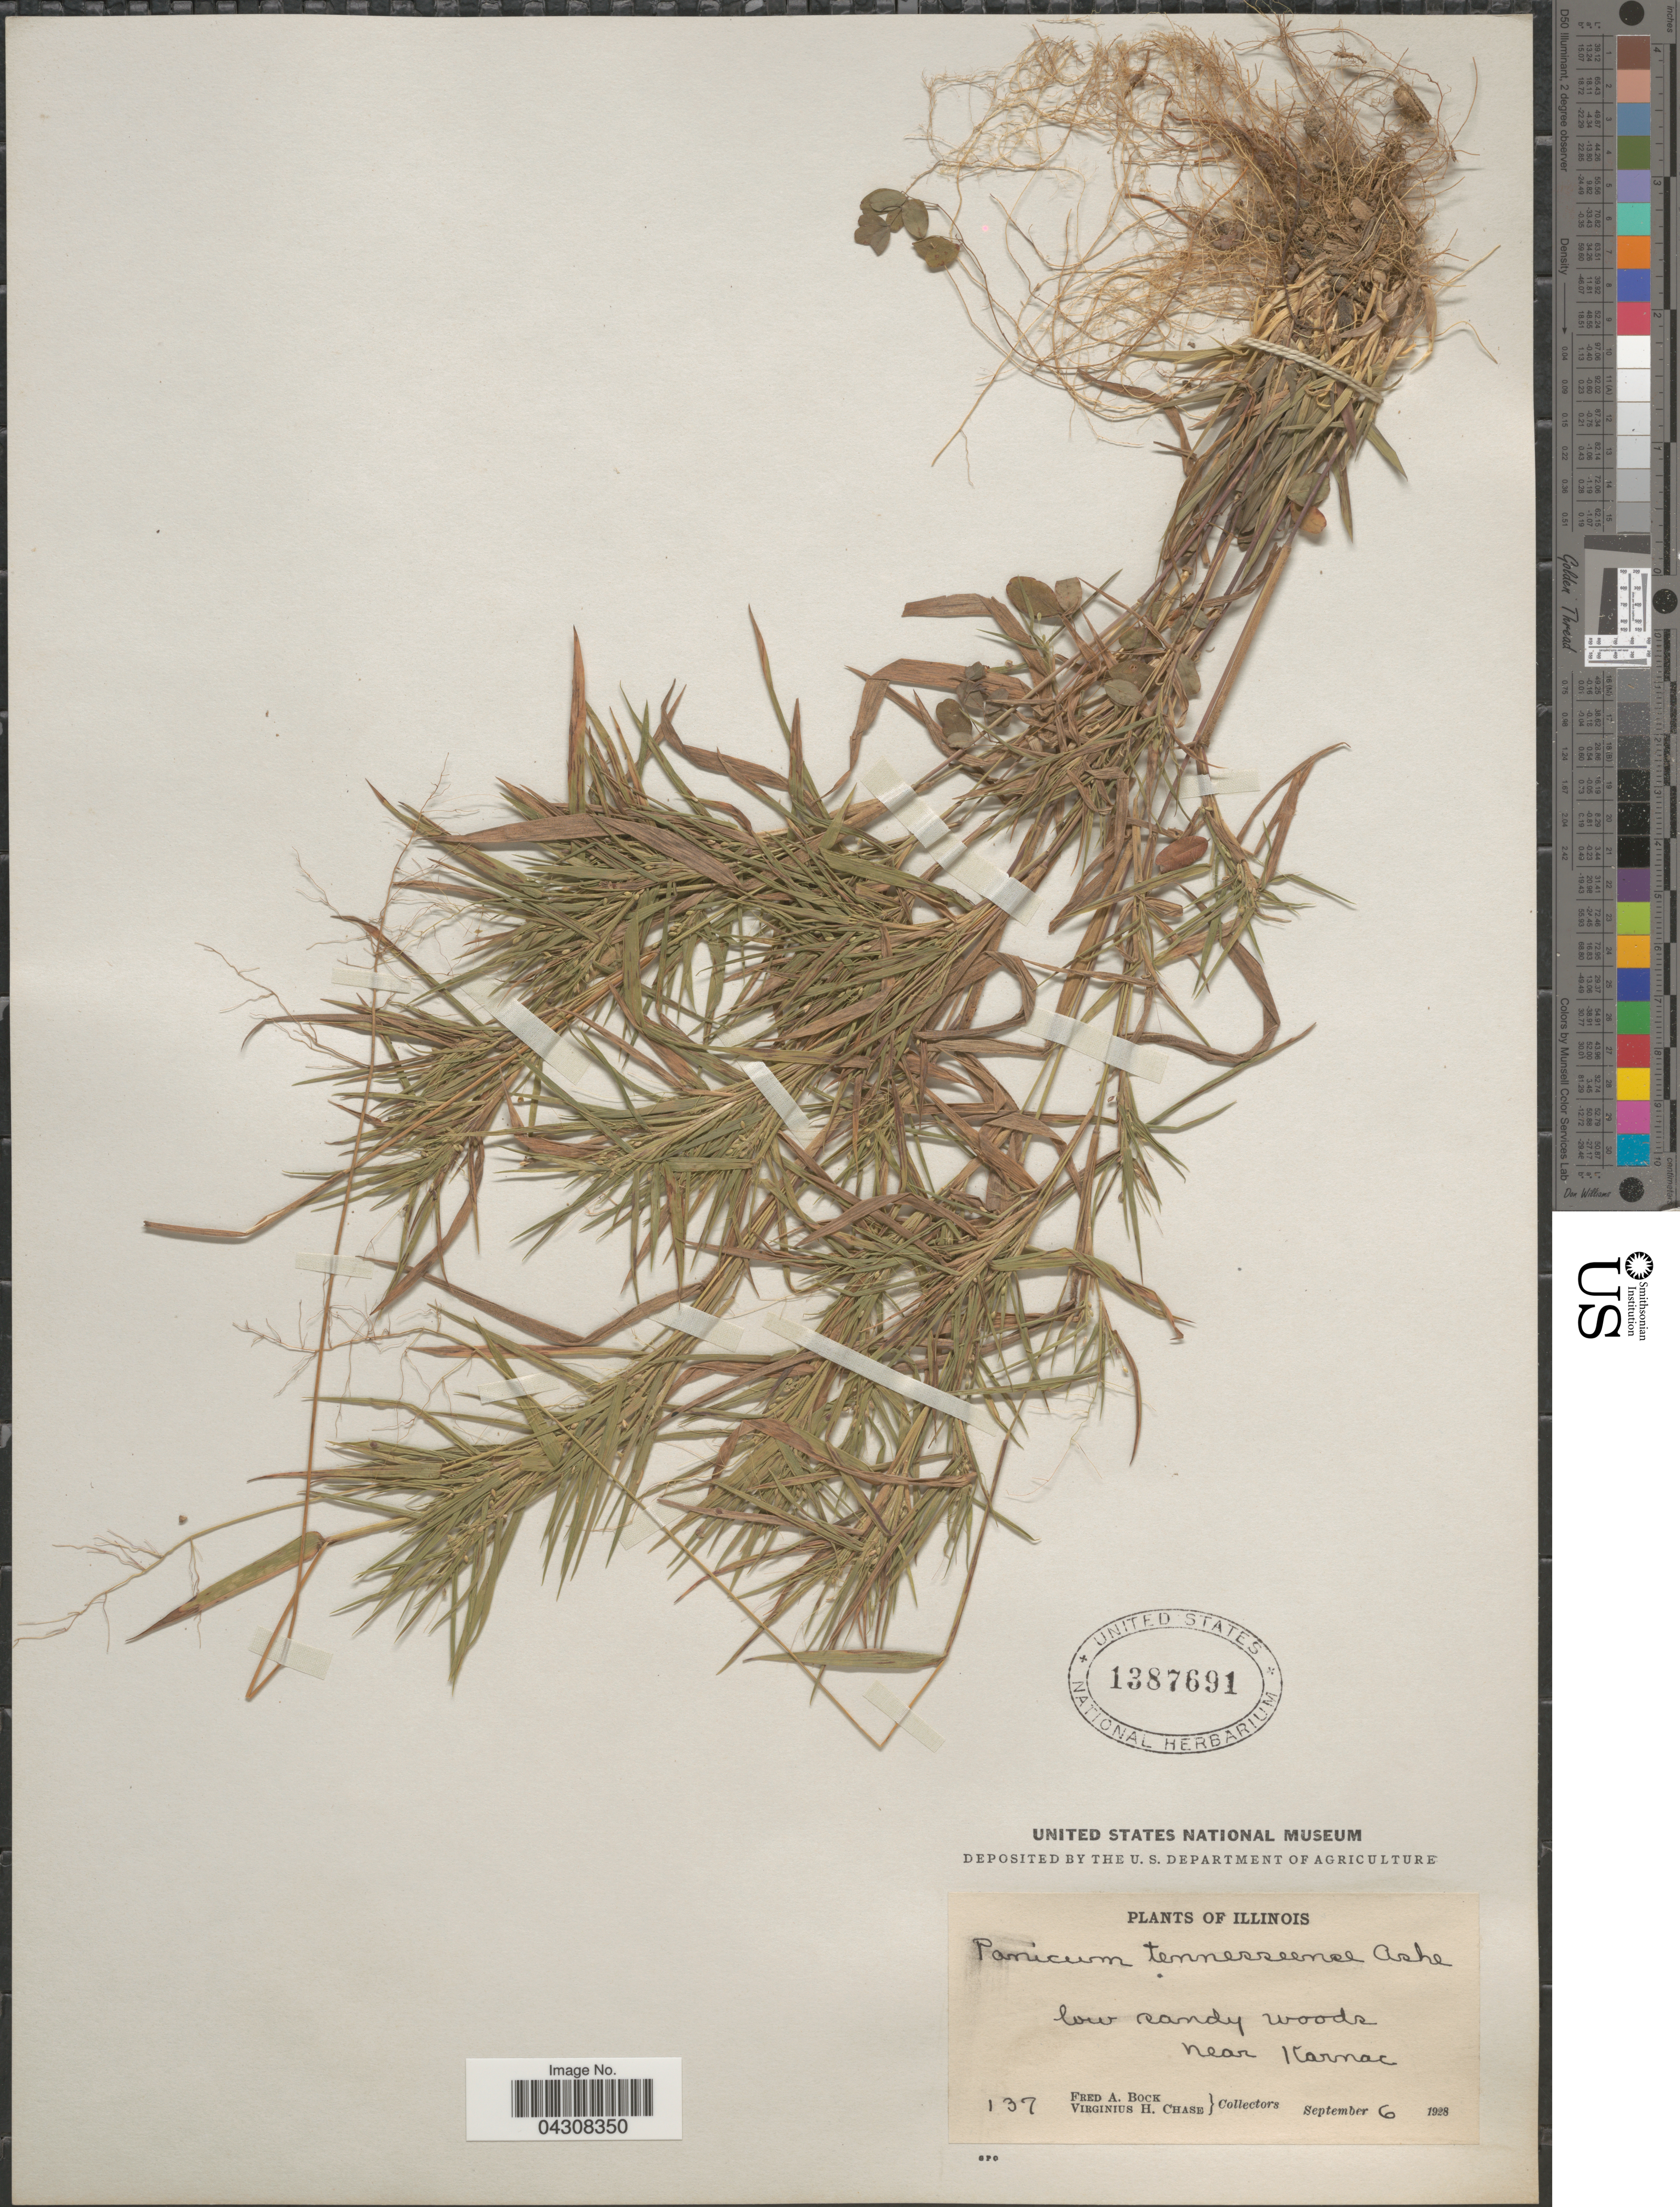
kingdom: Plantae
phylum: Tracheophyta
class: Liliopsida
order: Poales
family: Poaceae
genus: Dichanthelium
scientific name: Dichanthelium acuminatum var. acuminatum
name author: (Sw.) Gould & C.A. Clark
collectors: F. Bock & V. H. Chase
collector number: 137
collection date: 1928-09-06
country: United States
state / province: Illinois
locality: Low sandy woods near Karnac.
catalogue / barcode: US 1387691